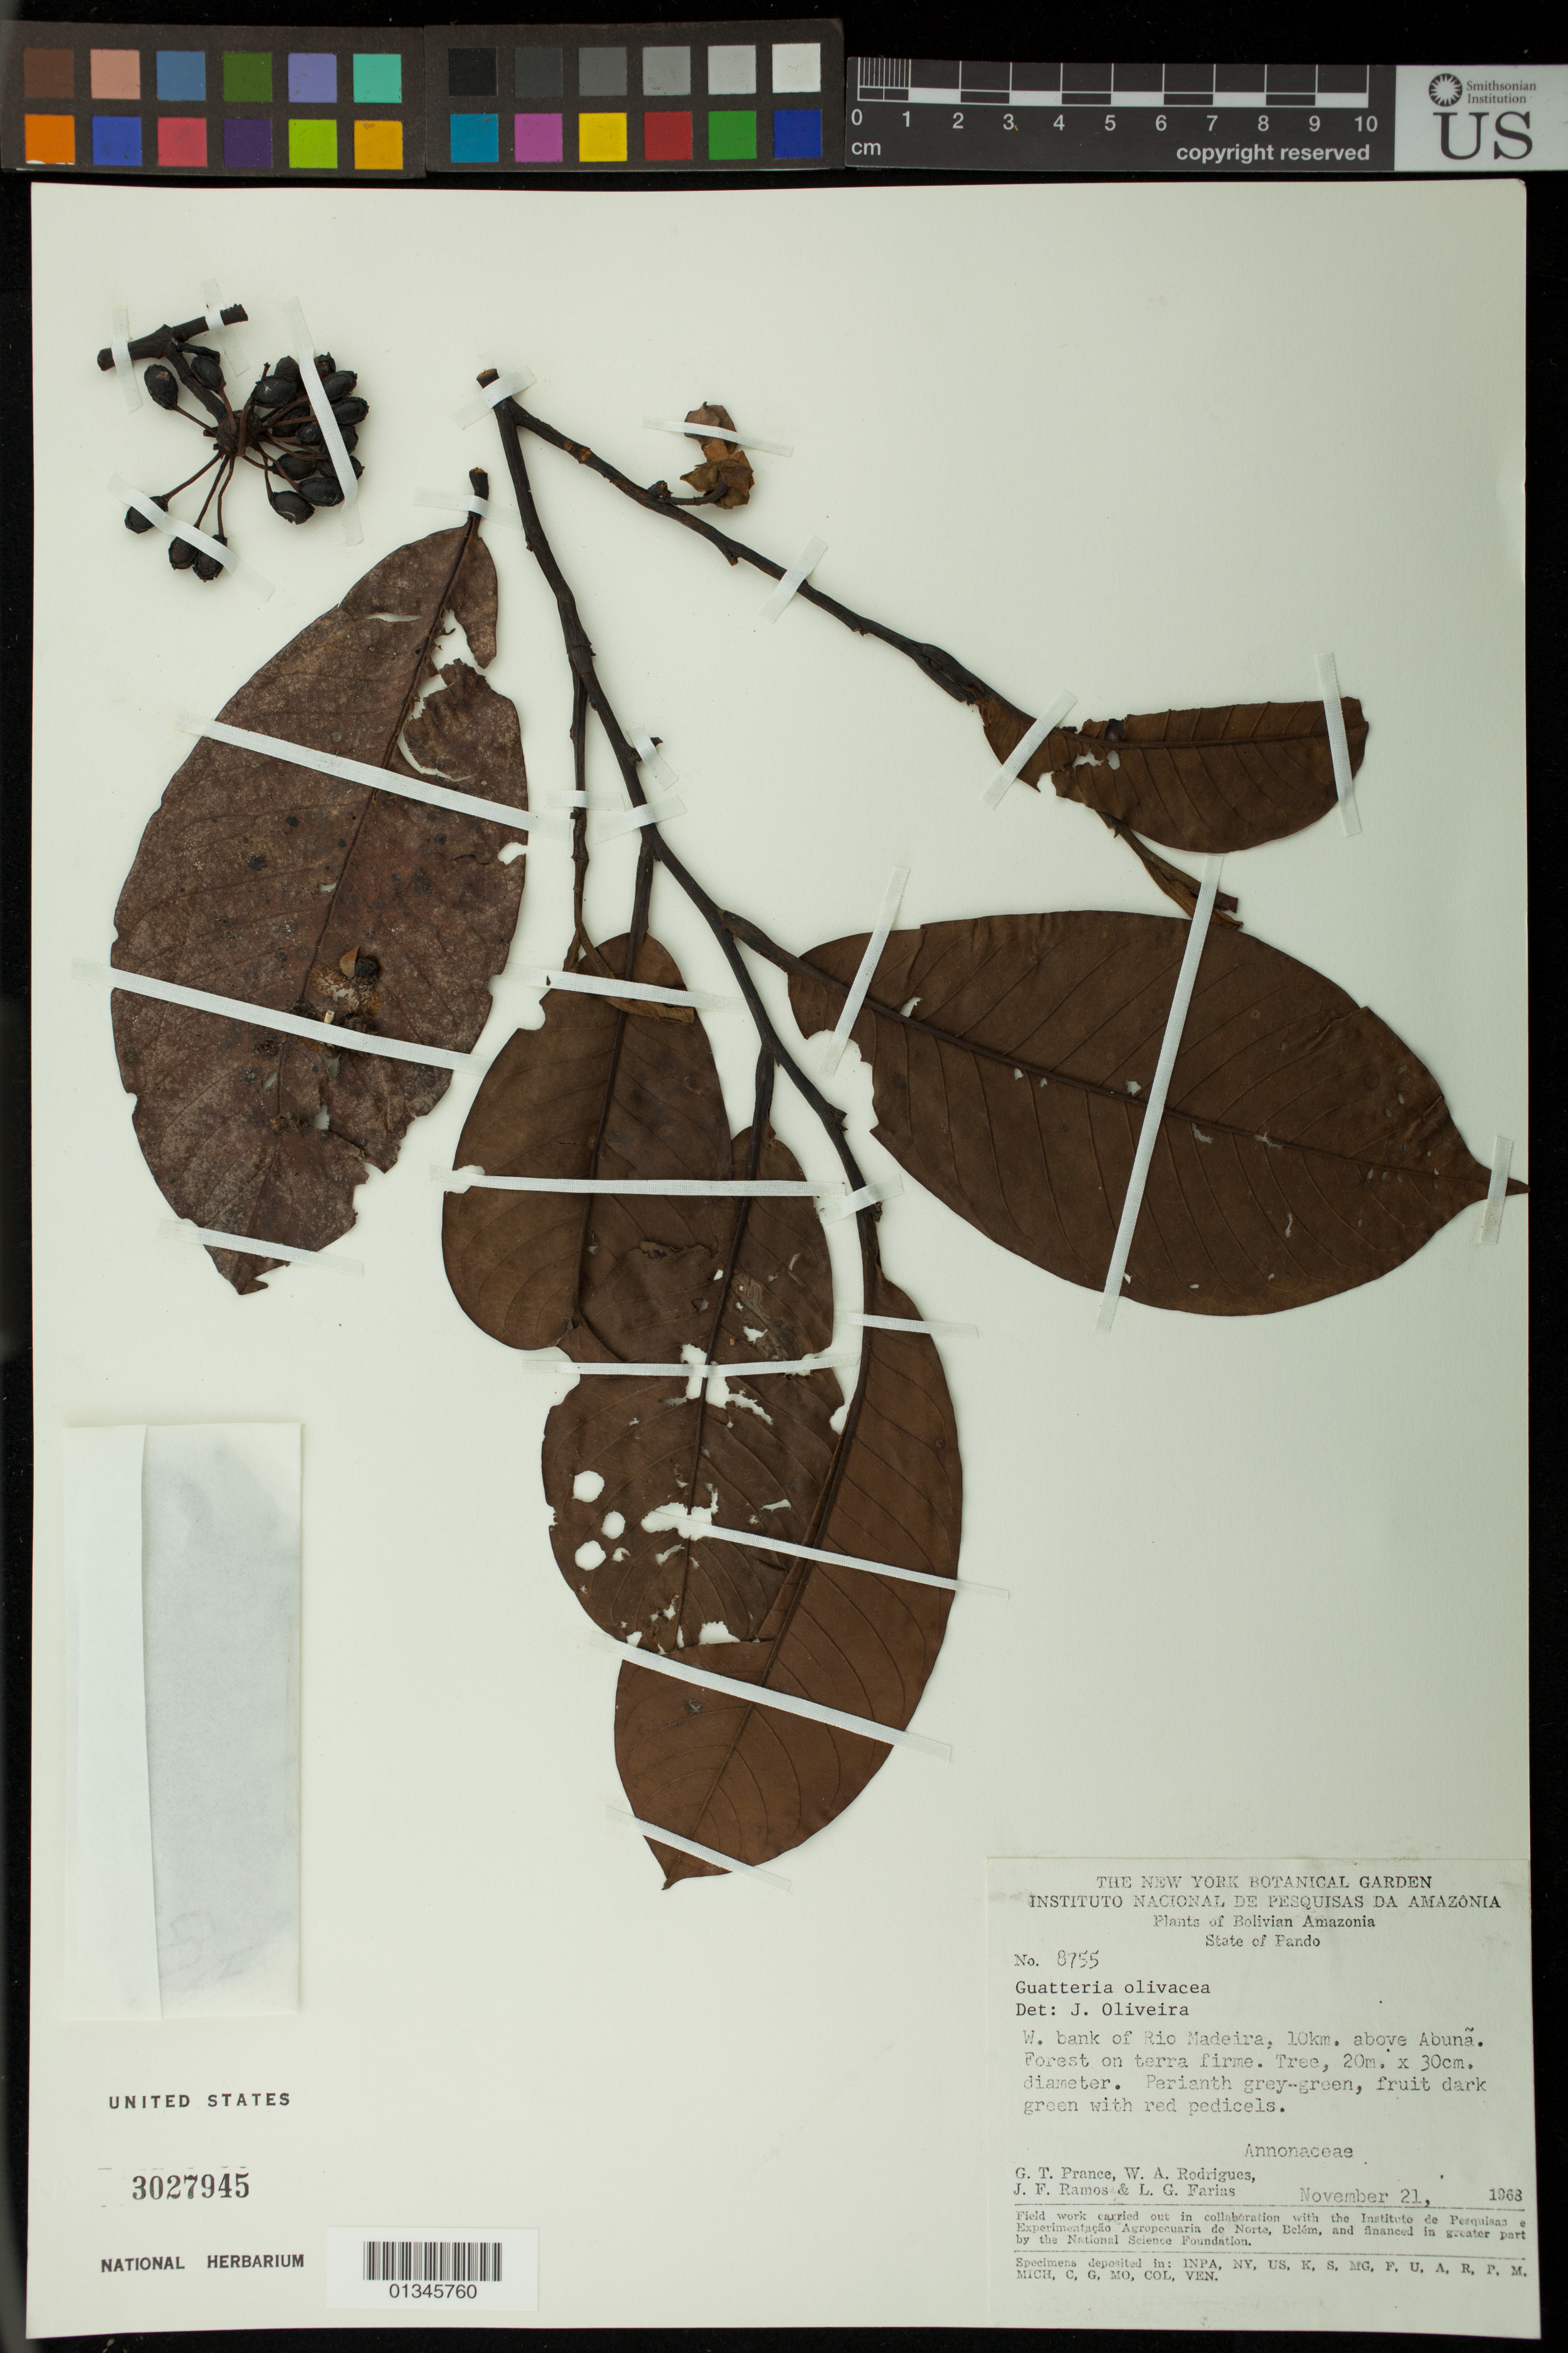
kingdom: Plantae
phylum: Tracheophyta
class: Magnoliopsida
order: Magnoliales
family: Annonaceae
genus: Guatteria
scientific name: Guatteria punctata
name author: (Aubl.) R.A. Howard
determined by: Maas, Paul J. M.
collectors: G. T. Prance, W. A. Rodrigues, J. F. Ramos & L. G. Farias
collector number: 8755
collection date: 1968-11-21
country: Bolivia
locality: W. bank of Rio Madeira, 10km above Abunã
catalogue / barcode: US 3027945